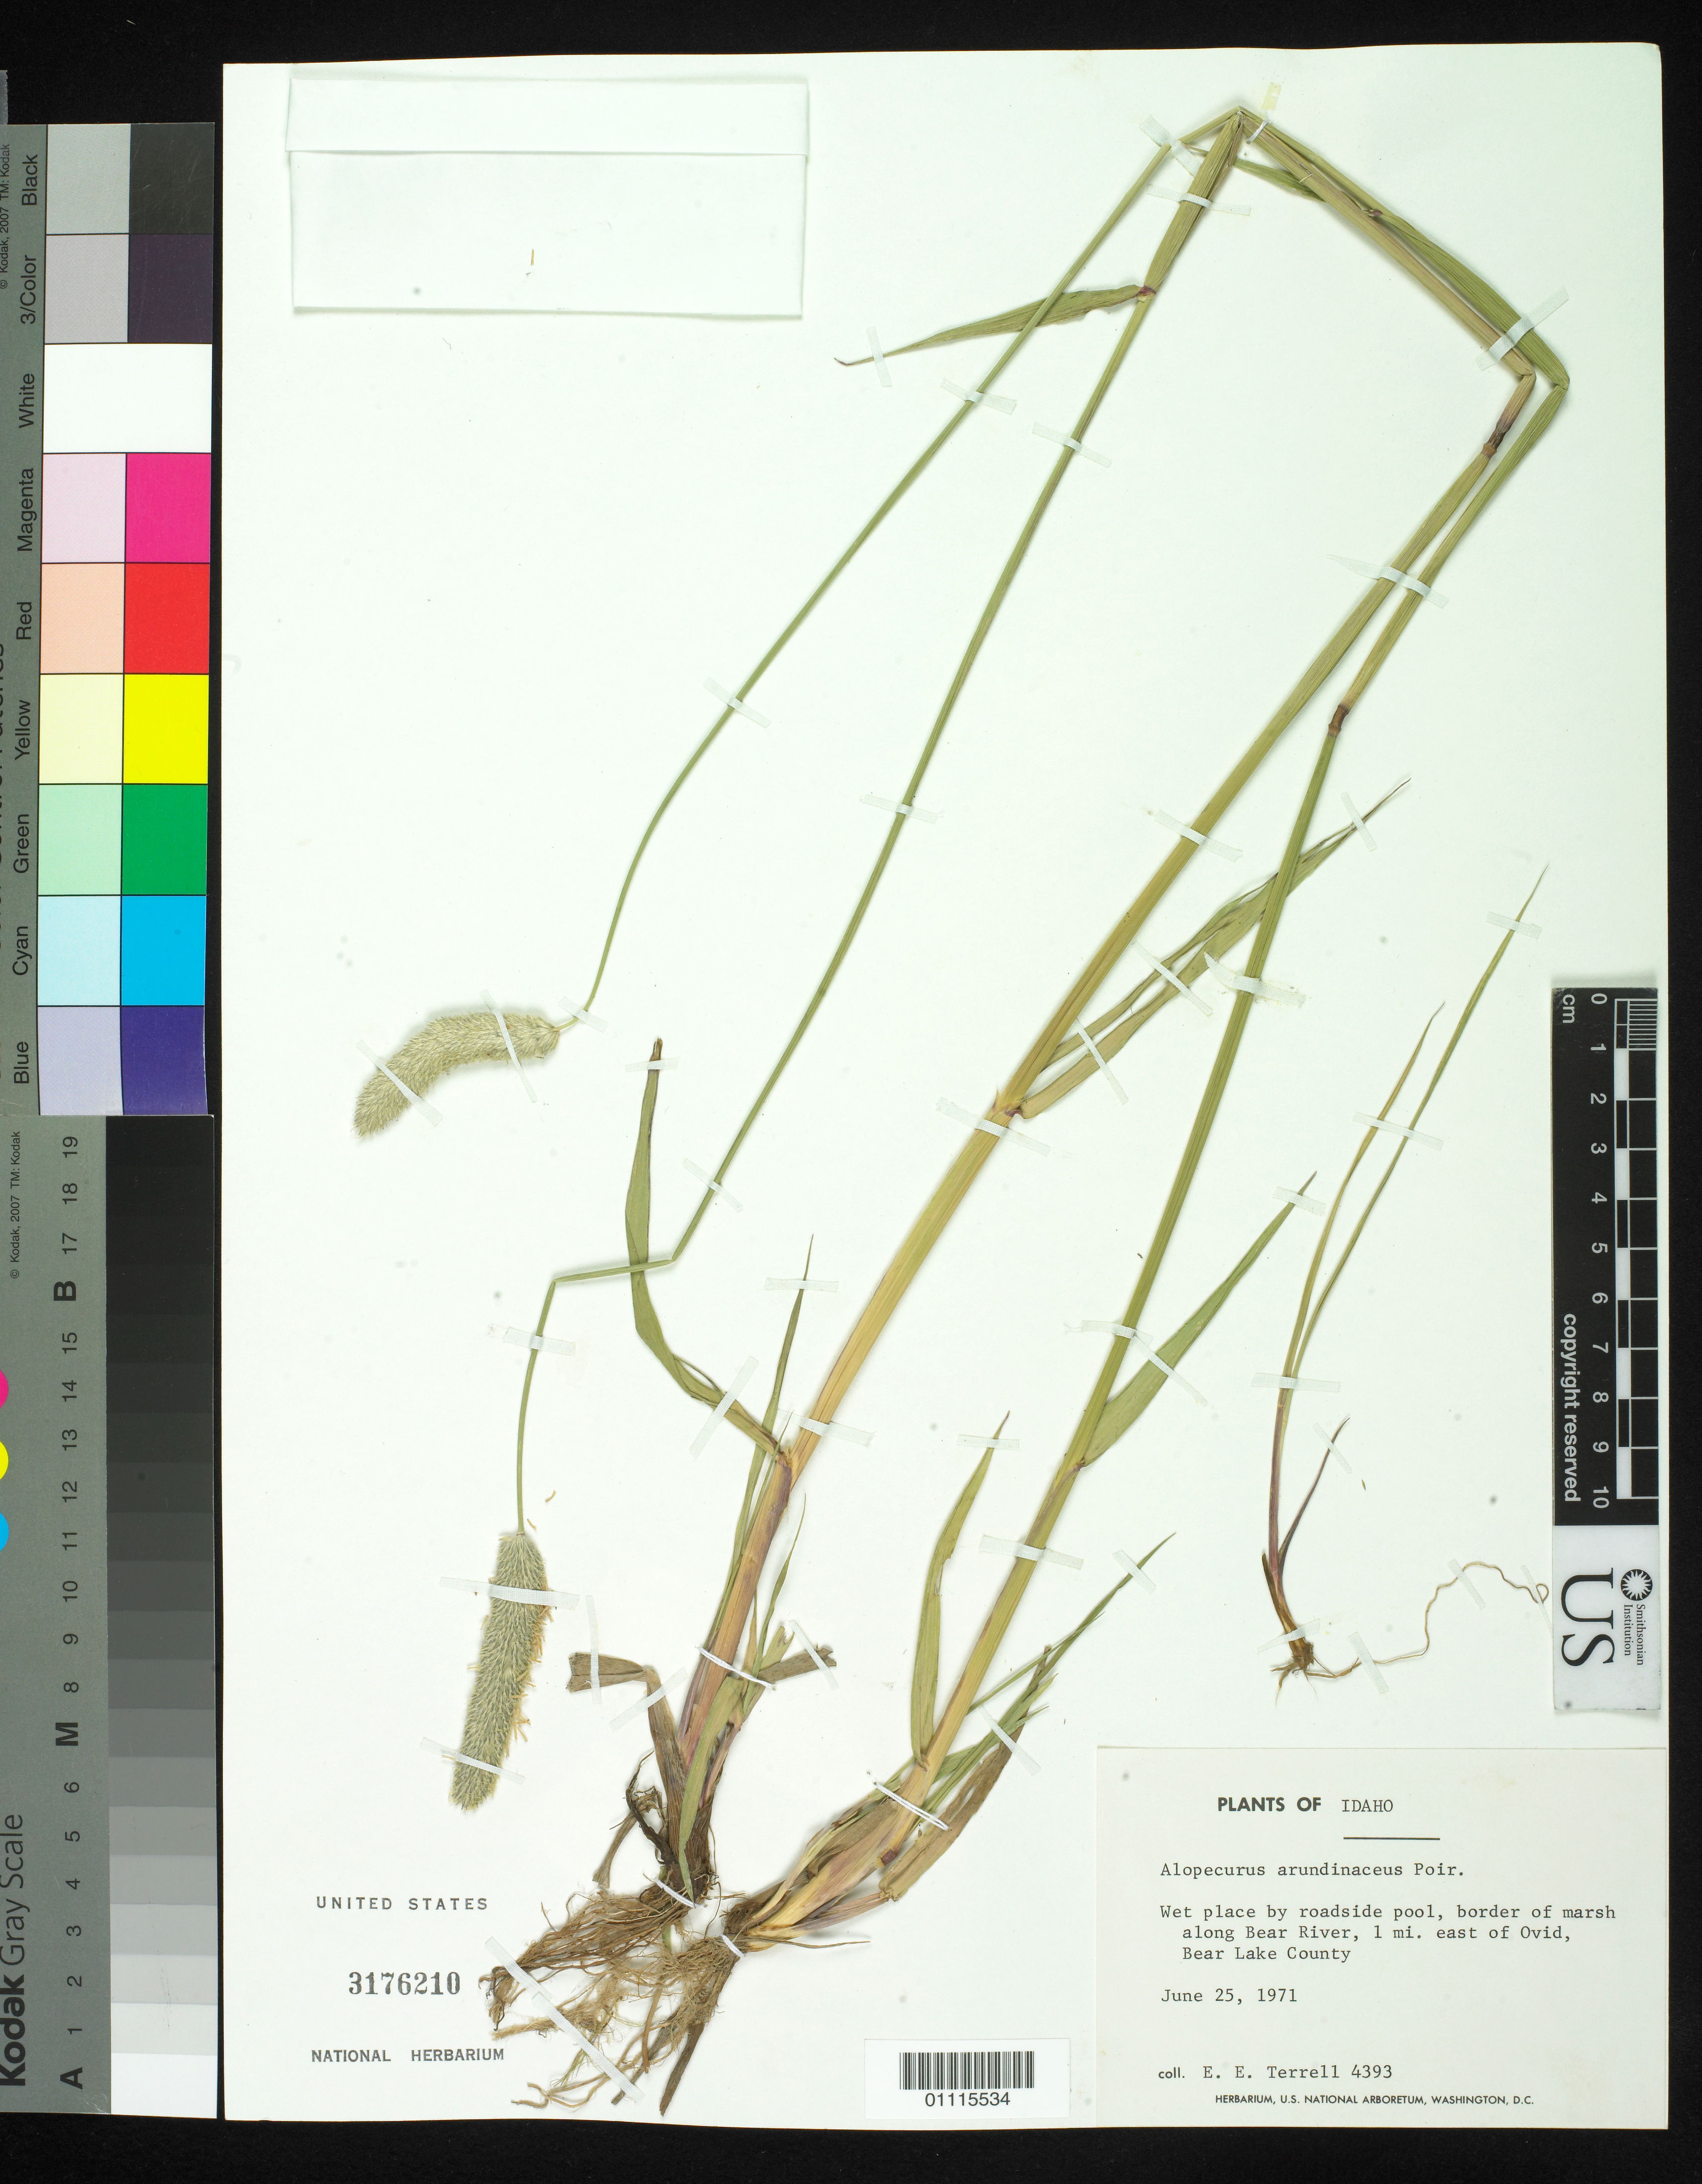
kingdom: Plantae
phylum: Tracheophyta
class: Liliopsida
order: Poales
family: Poaceae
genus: Alopecurus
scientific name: Alopecurus arundinaceus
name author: Poir.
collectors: E. E. Terrell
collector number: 4393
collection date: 1971-06-25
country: United States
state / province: Idaho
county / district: Bear Lake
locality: along Bear River, 1 mi. E of Ovid.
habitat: Wet place by roadside pool, boarder of marsh.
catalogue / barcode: US 3176210